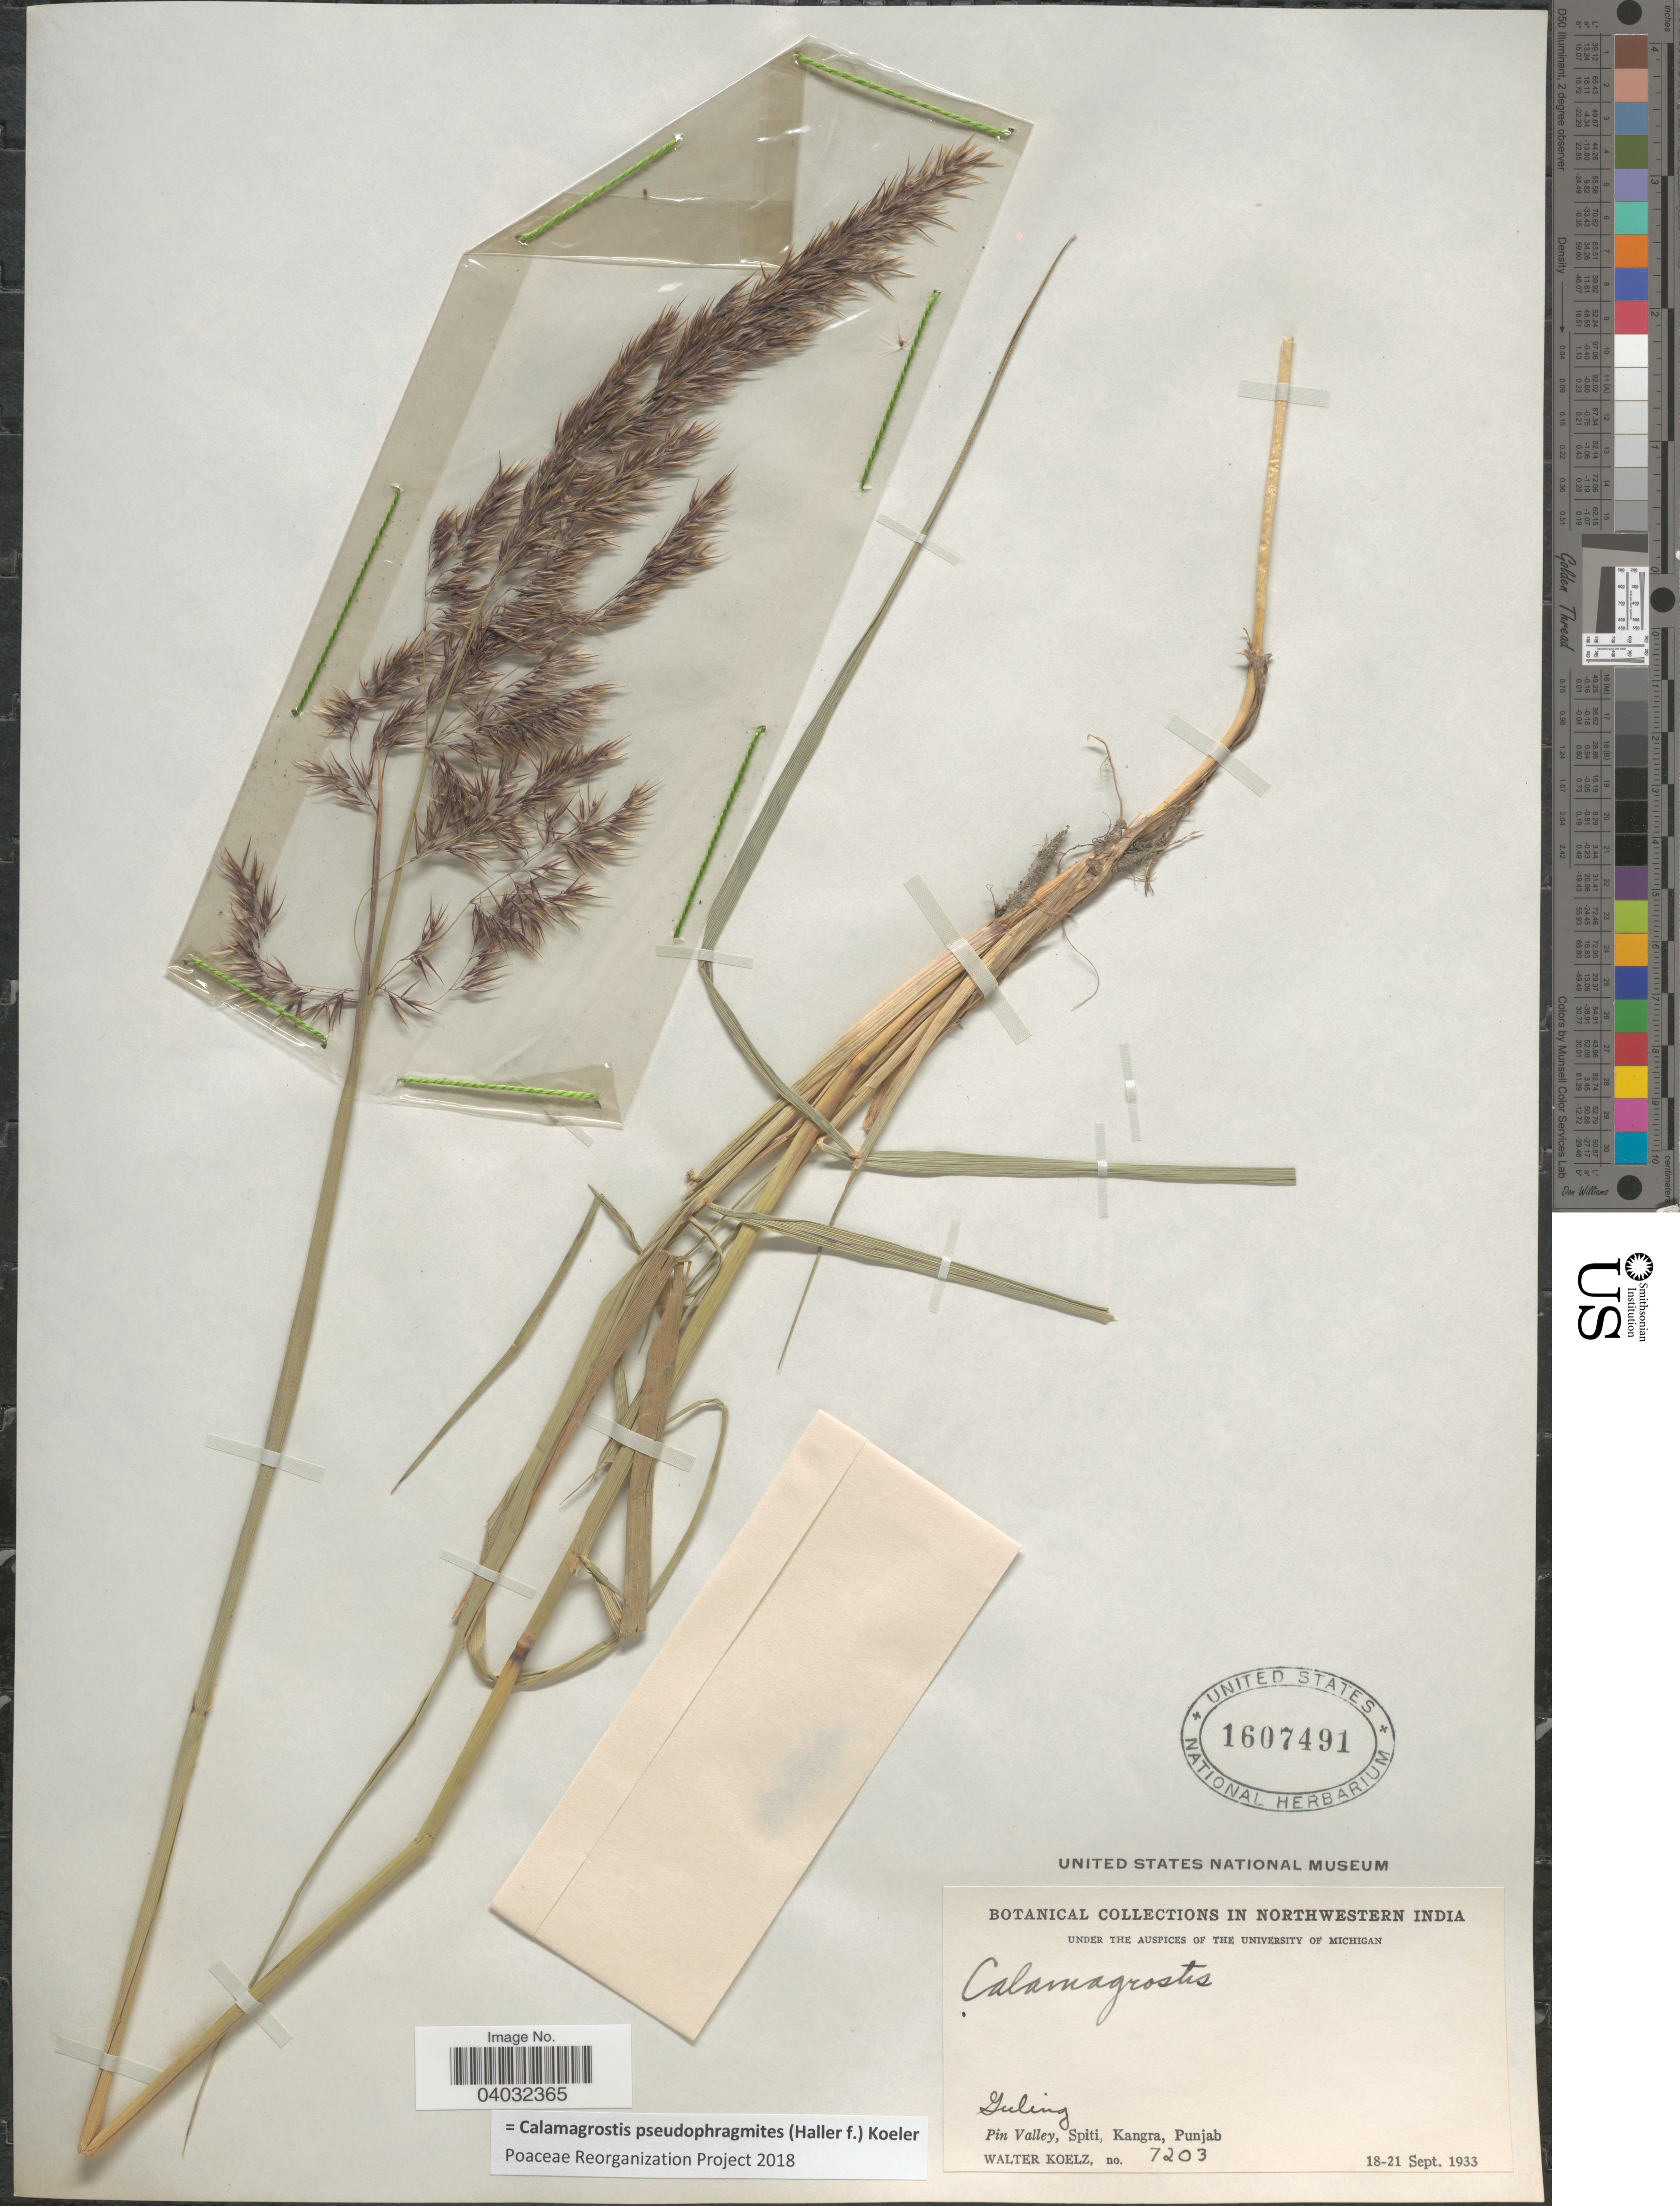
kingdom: Plantae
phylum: Tracheophyta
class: Liliopsida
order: Poales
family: Poaceae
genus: Calamagrostis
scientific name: Calamagrostis pseudophragmites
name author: (Haller f.) Koeler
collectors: W. N. Koelz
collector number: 7203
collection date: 1933-09-18/1933-09-21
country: India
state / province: Punjab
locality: Northwestern India. Guling. Pin Valley, Spiti, Kangra.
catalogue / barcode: US 1607491